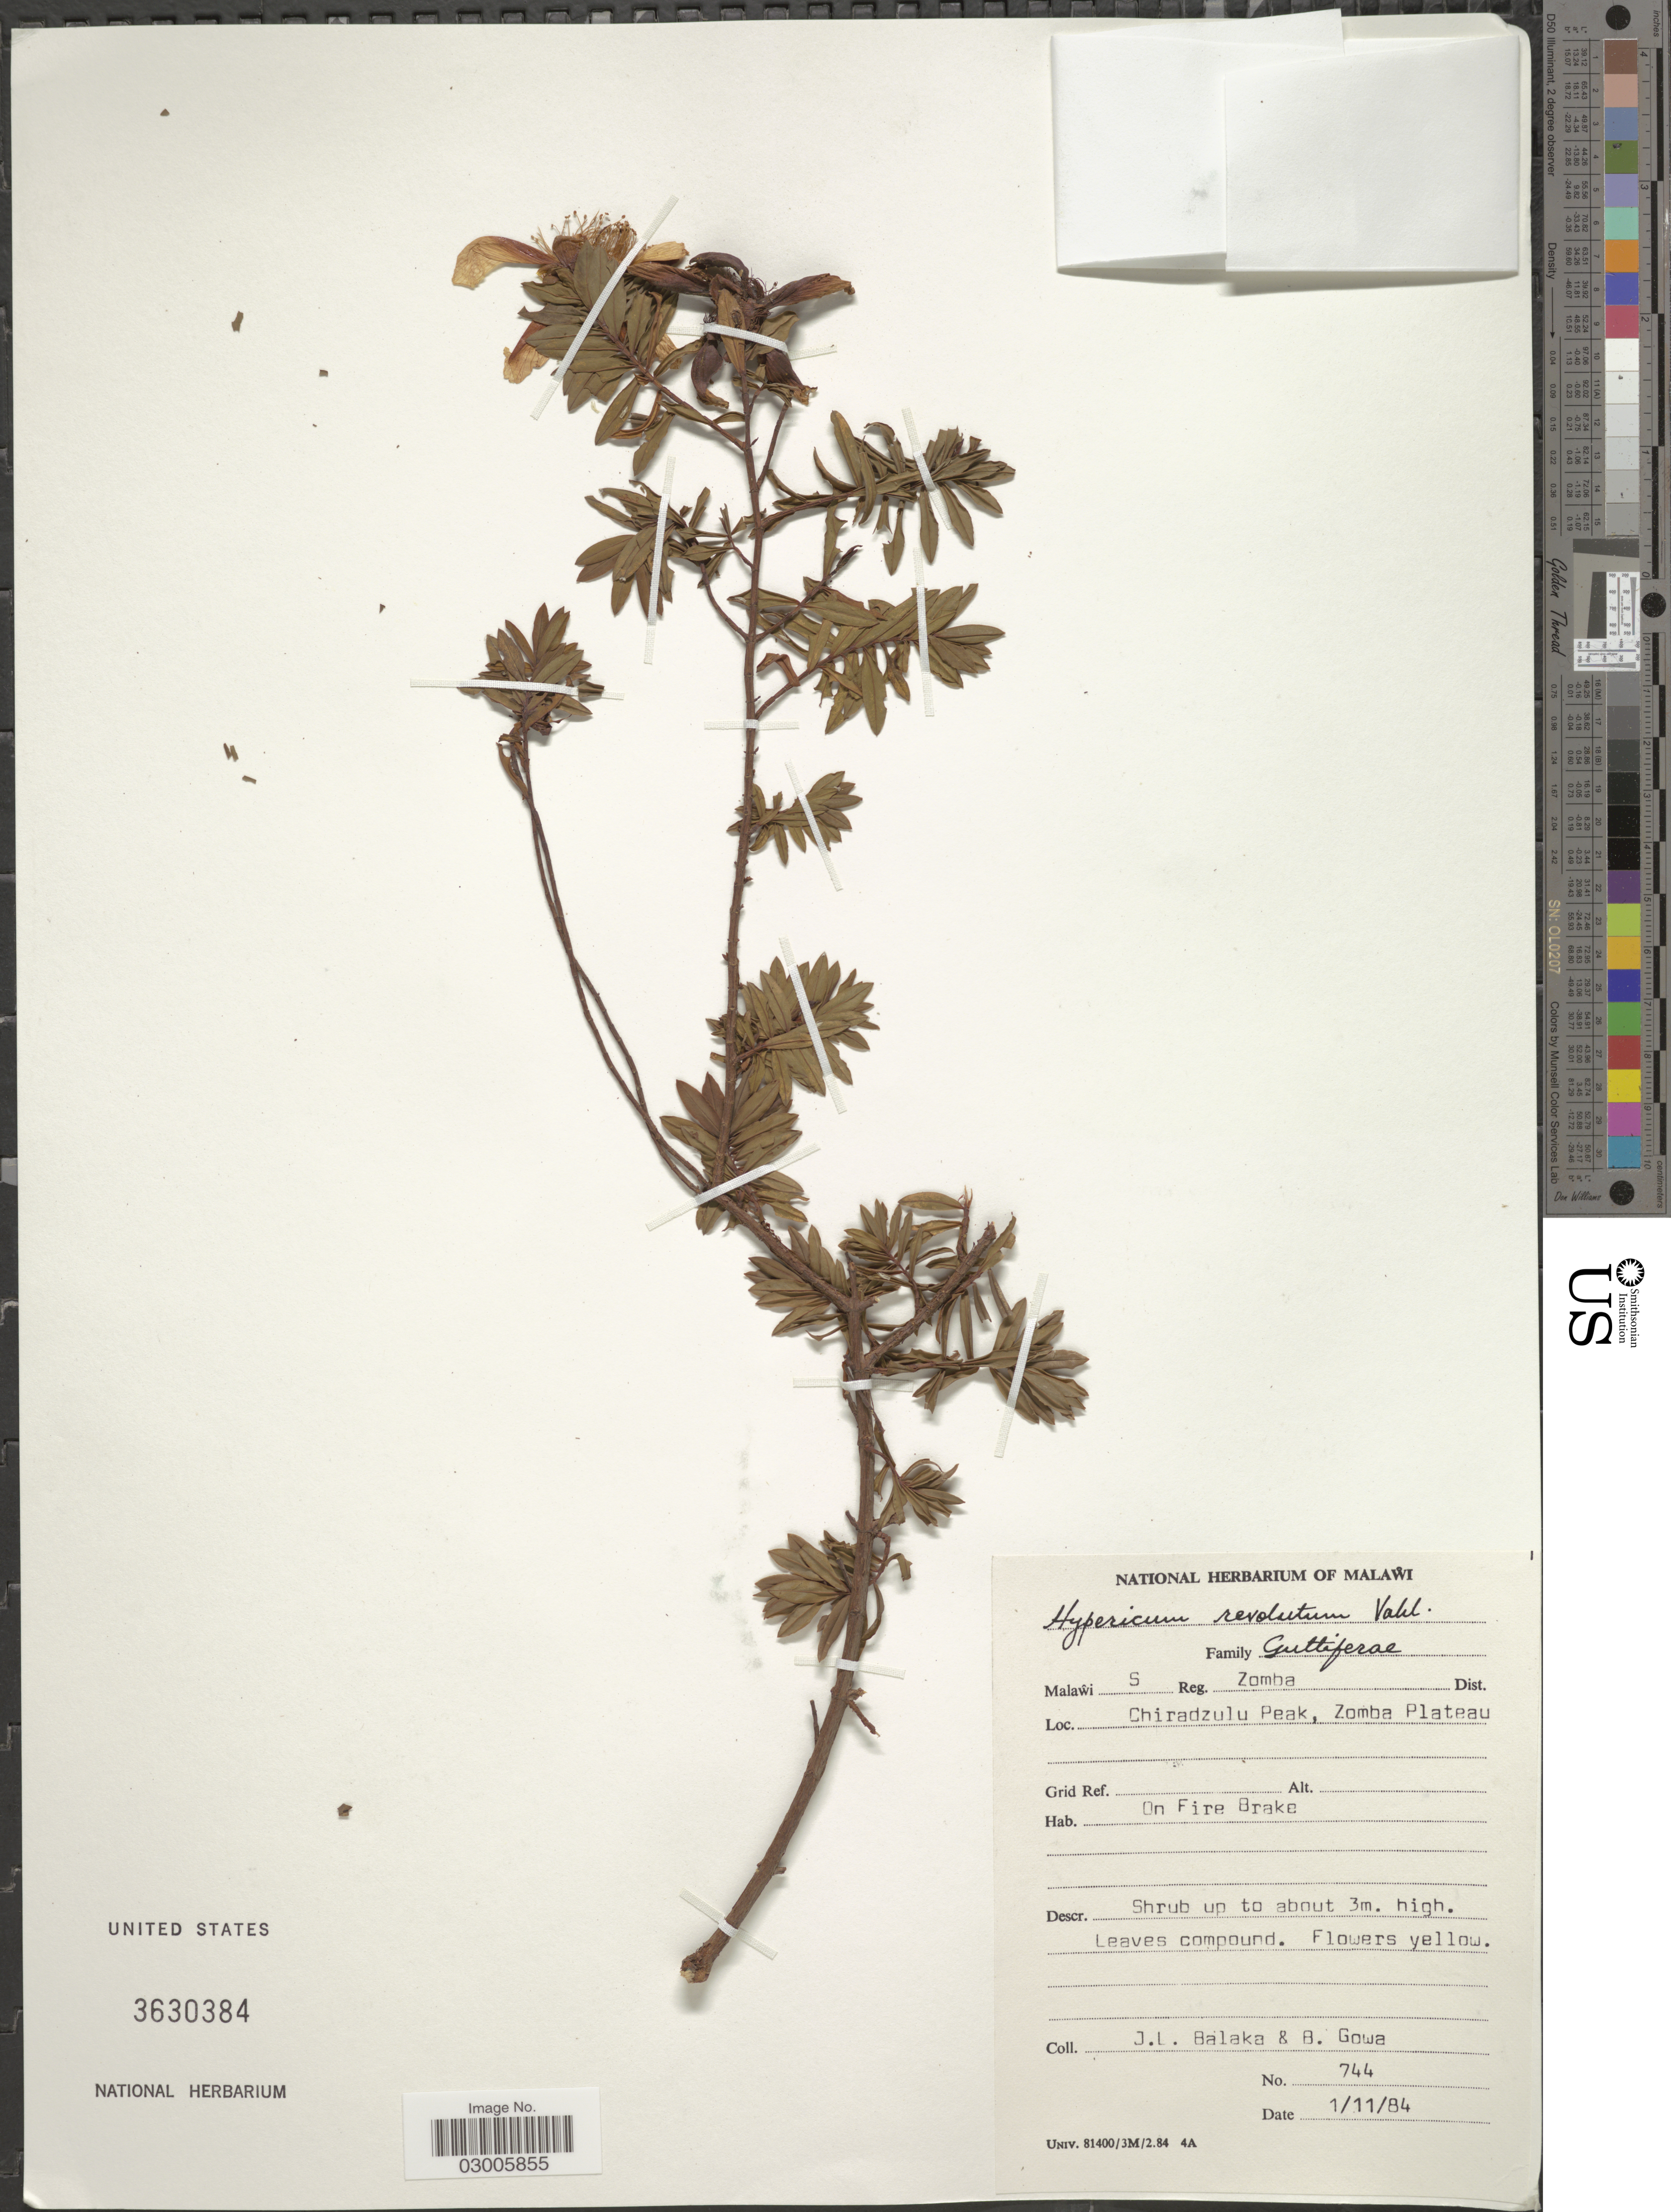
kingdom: Plantae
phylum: Tracheophyta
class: Magnoliopsida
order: Malpighiales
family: Hypericaceae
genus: Hypericum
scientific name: Hypericum revolutum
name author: Vahl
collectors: J. Balaka & B. Gowa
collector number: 744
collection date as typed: Transcribed d/m/y: 1/11/84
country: Malawi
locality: S Reg. Zomba Dist. Chiradzulu Peak, Zomba Plateau. On Fire Brake.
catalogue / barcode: US 3630384